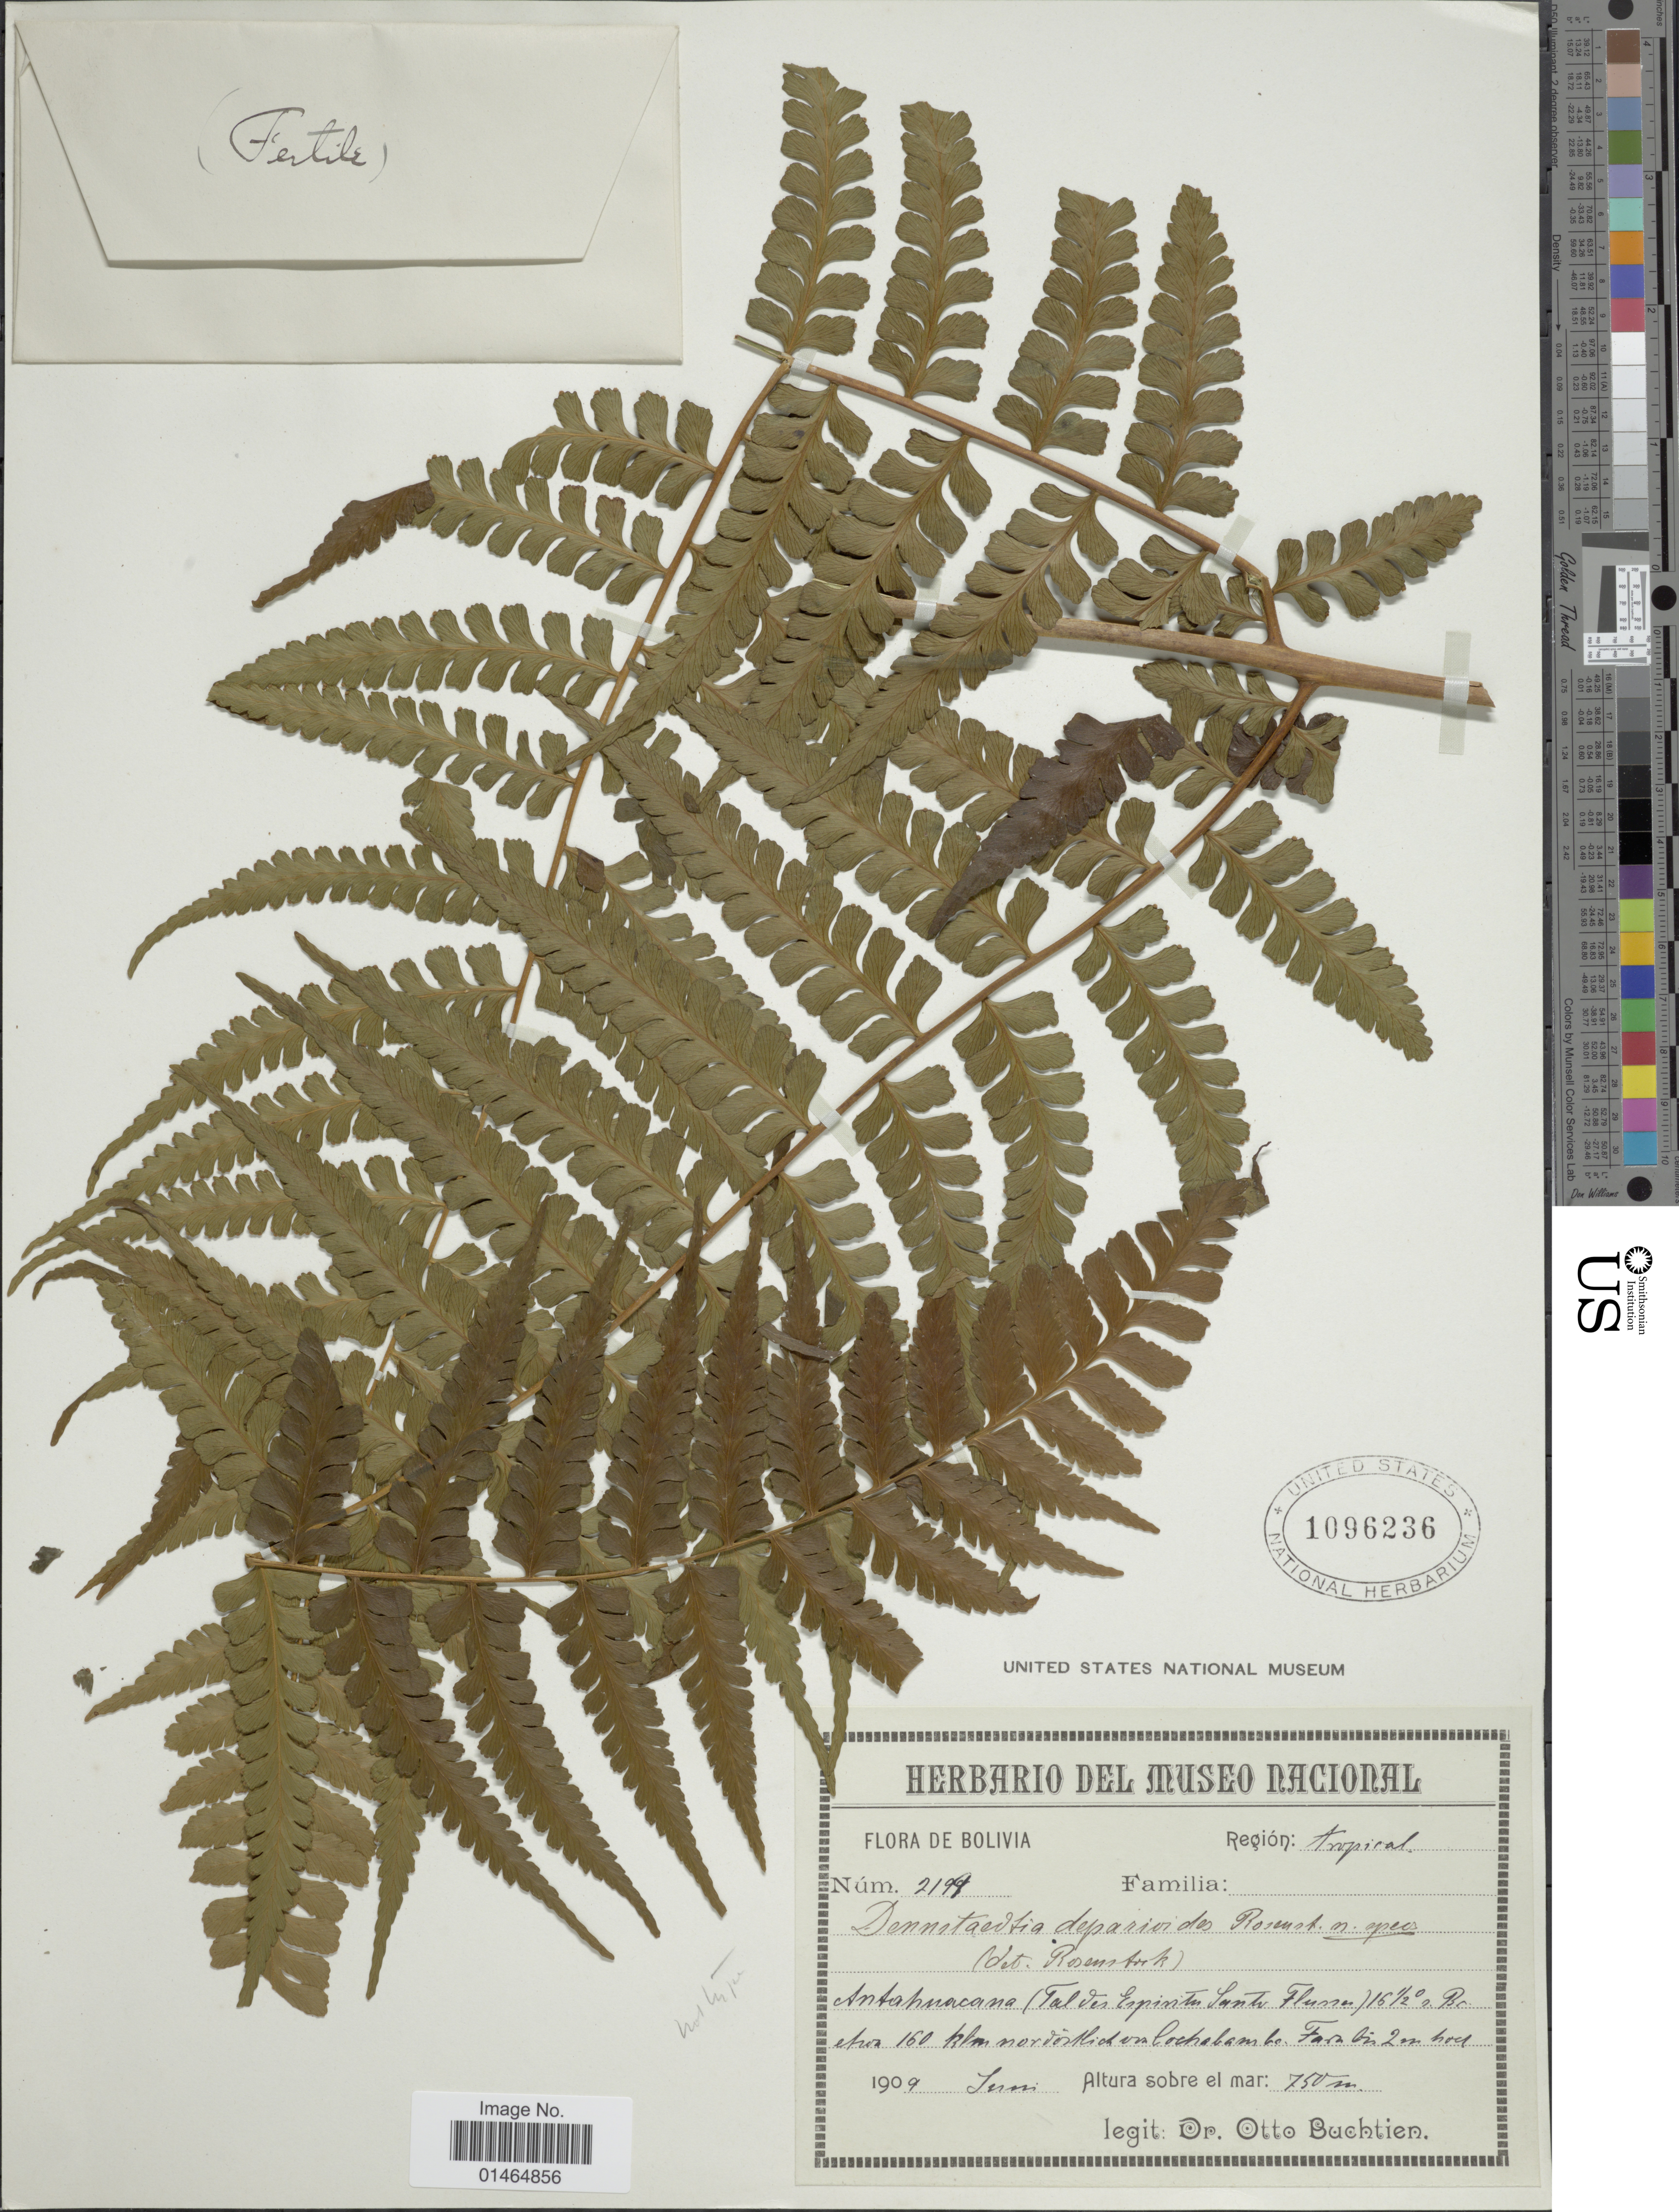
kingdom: Plantae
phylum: Tracheophyta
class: Polypodiopsida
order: Polypodiales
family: Dennstaedtiaceae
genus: Dennstaedtia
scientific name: Dennstaedtia matthewsii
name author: (Hook.) C. Chr.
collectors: O. Buchtien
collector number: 2196*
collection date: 1909-06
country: Bolivia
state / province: Cochabamba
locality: Región: tropical. Antahuacana (Espíritu Santo River) 160 km N from Cochabamba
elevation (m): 750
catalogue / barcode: US 1096236